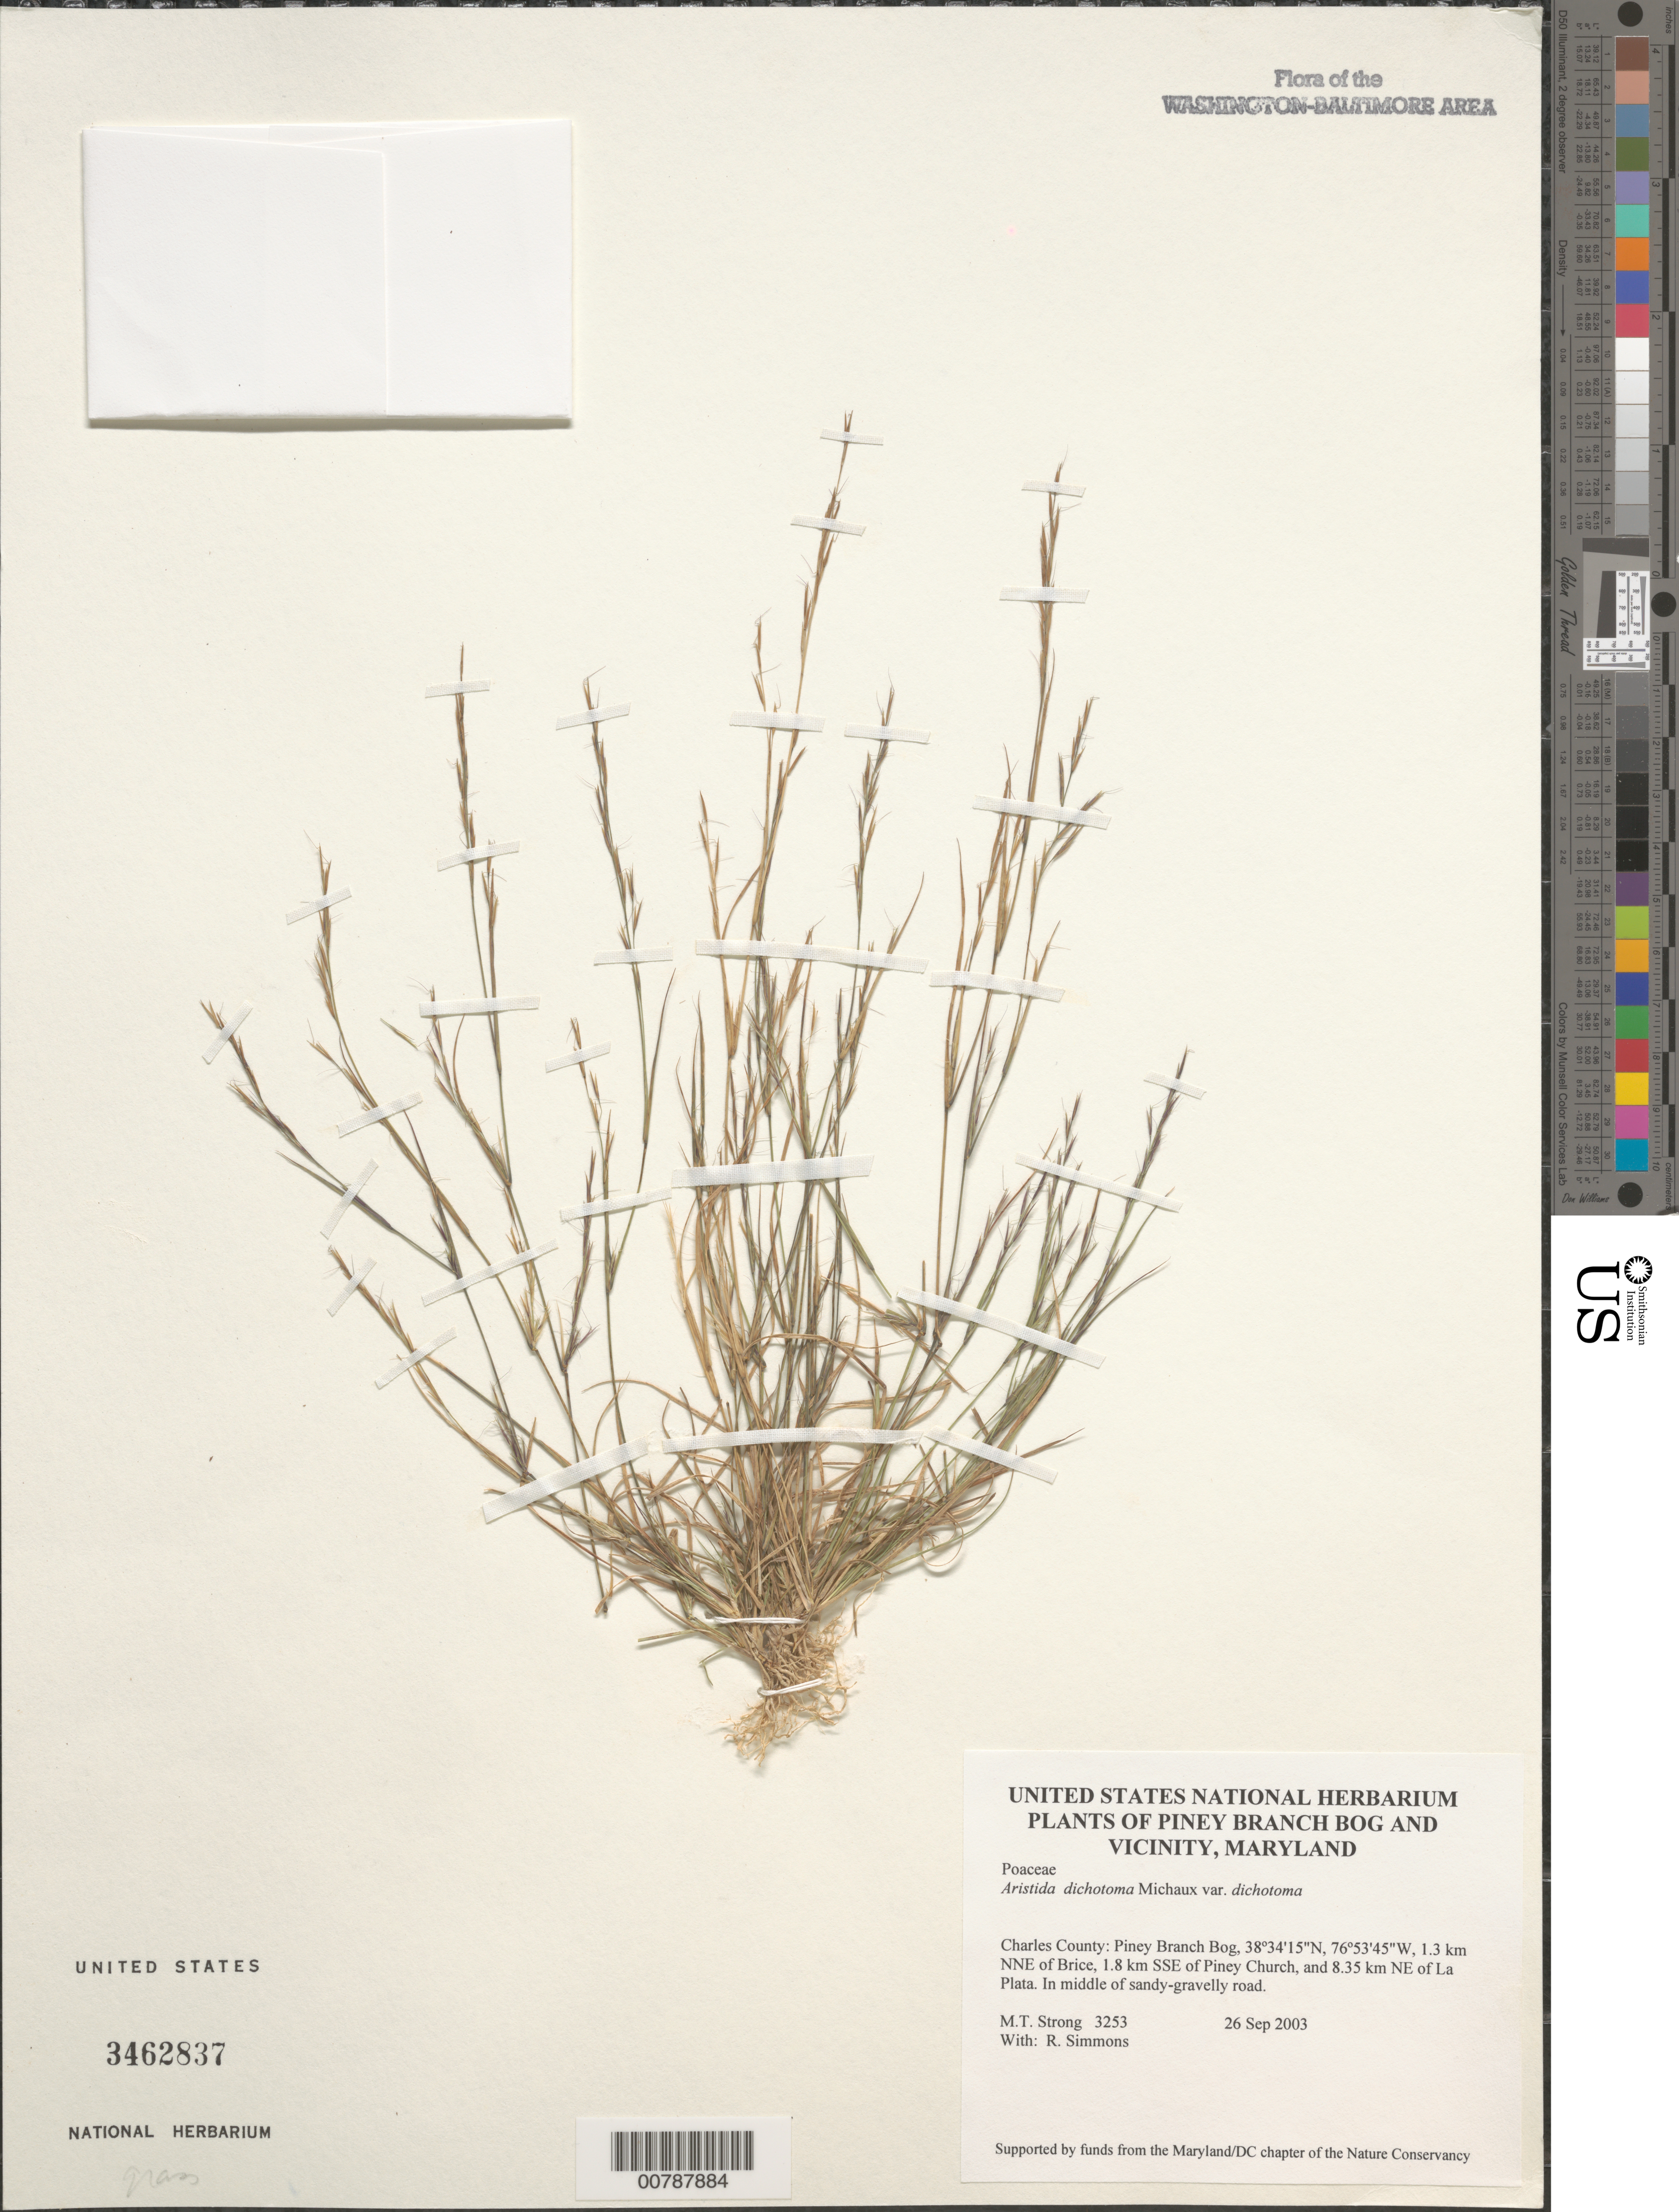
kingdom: Plantae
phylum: Tracheophyta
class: Liliopsida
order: Poales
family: Poaceae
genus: Aristida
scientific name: Aristida dichotoma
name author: Michx.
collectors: M. T. Strong & R. H. Simmons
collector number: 3253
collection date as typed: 26 Sep 2003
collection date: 2003-09-26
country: United States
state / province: Maryland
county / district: Charles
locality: Piney Branch Bog, 1.3 km NNE of Brice, 1.8 km SSE of Piney Church, and 8.35 km NE of La Plata.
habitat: In middle of sandy-gravelly road.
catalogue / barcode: US 3462837